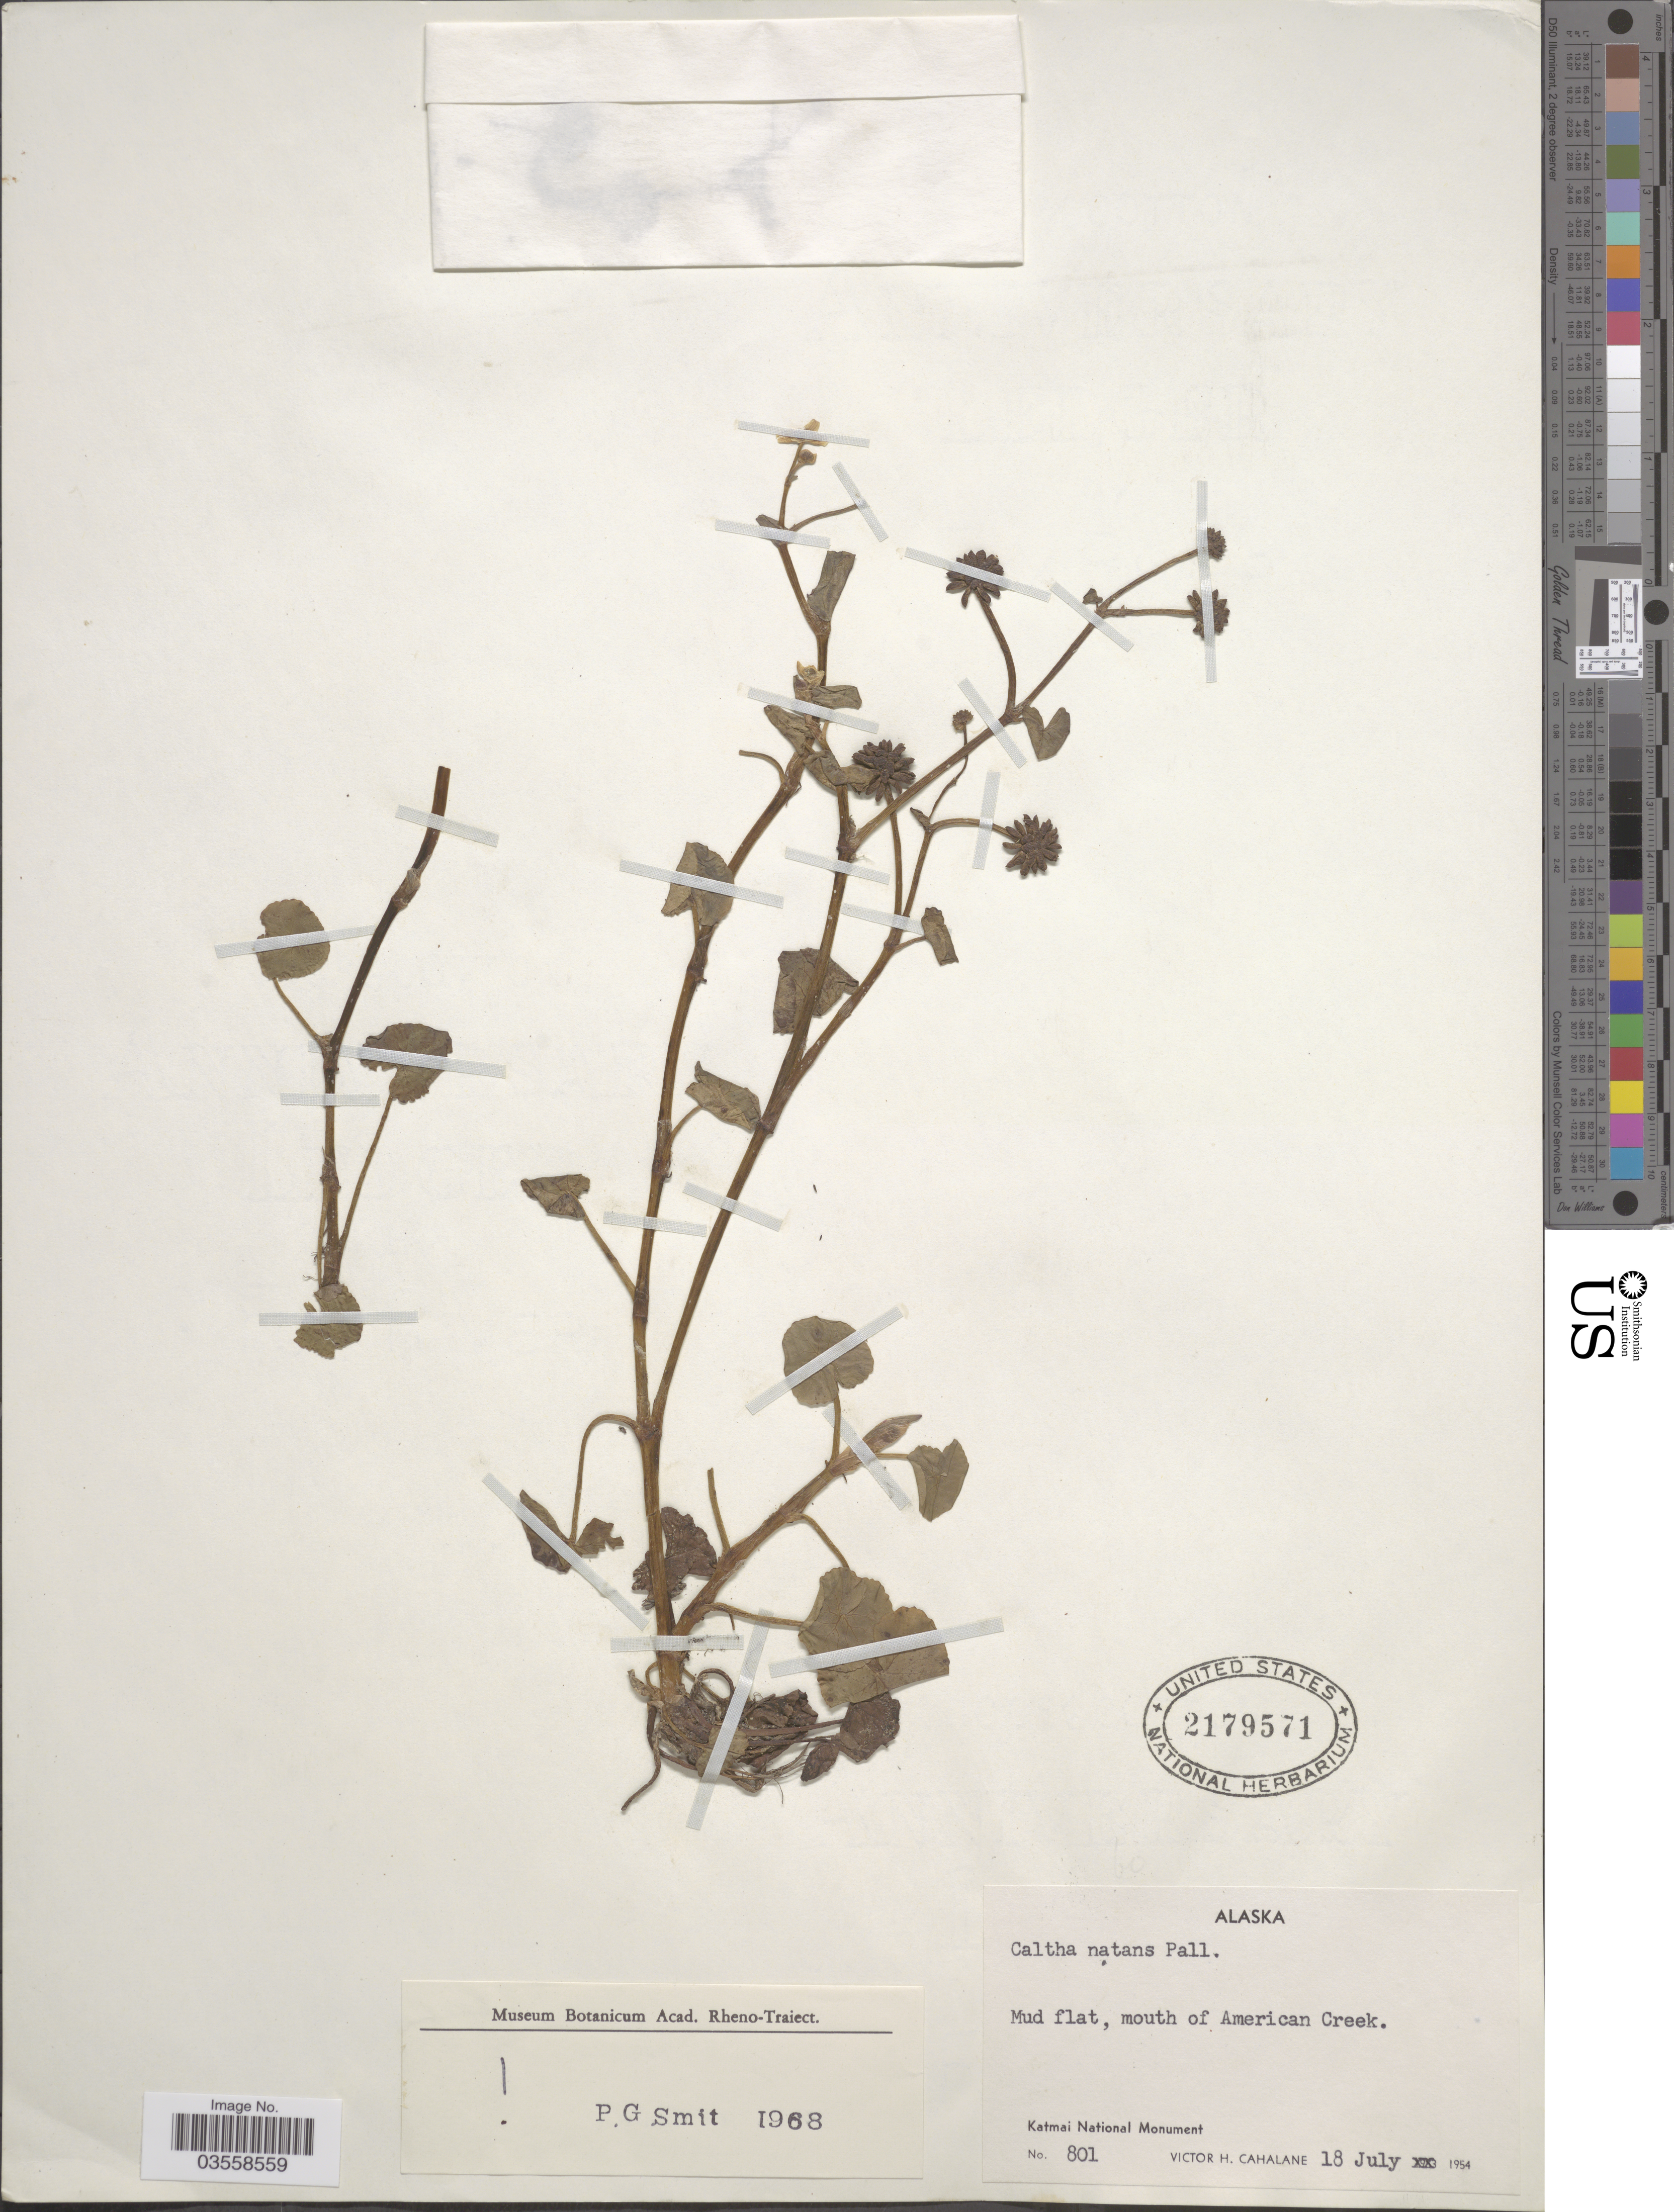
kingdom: Plantae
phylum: Tracheophyta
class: Magnoliopsida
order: Ranunculales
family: Ranunculaceae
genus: Caltha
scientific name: Caltha natans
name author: Pall.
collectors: V. Cahalane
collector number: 801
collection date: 1954-07-18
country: United States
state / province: Alaska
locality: Mouth of American Creek. Katmai National Monument.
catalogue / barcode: US 2179571